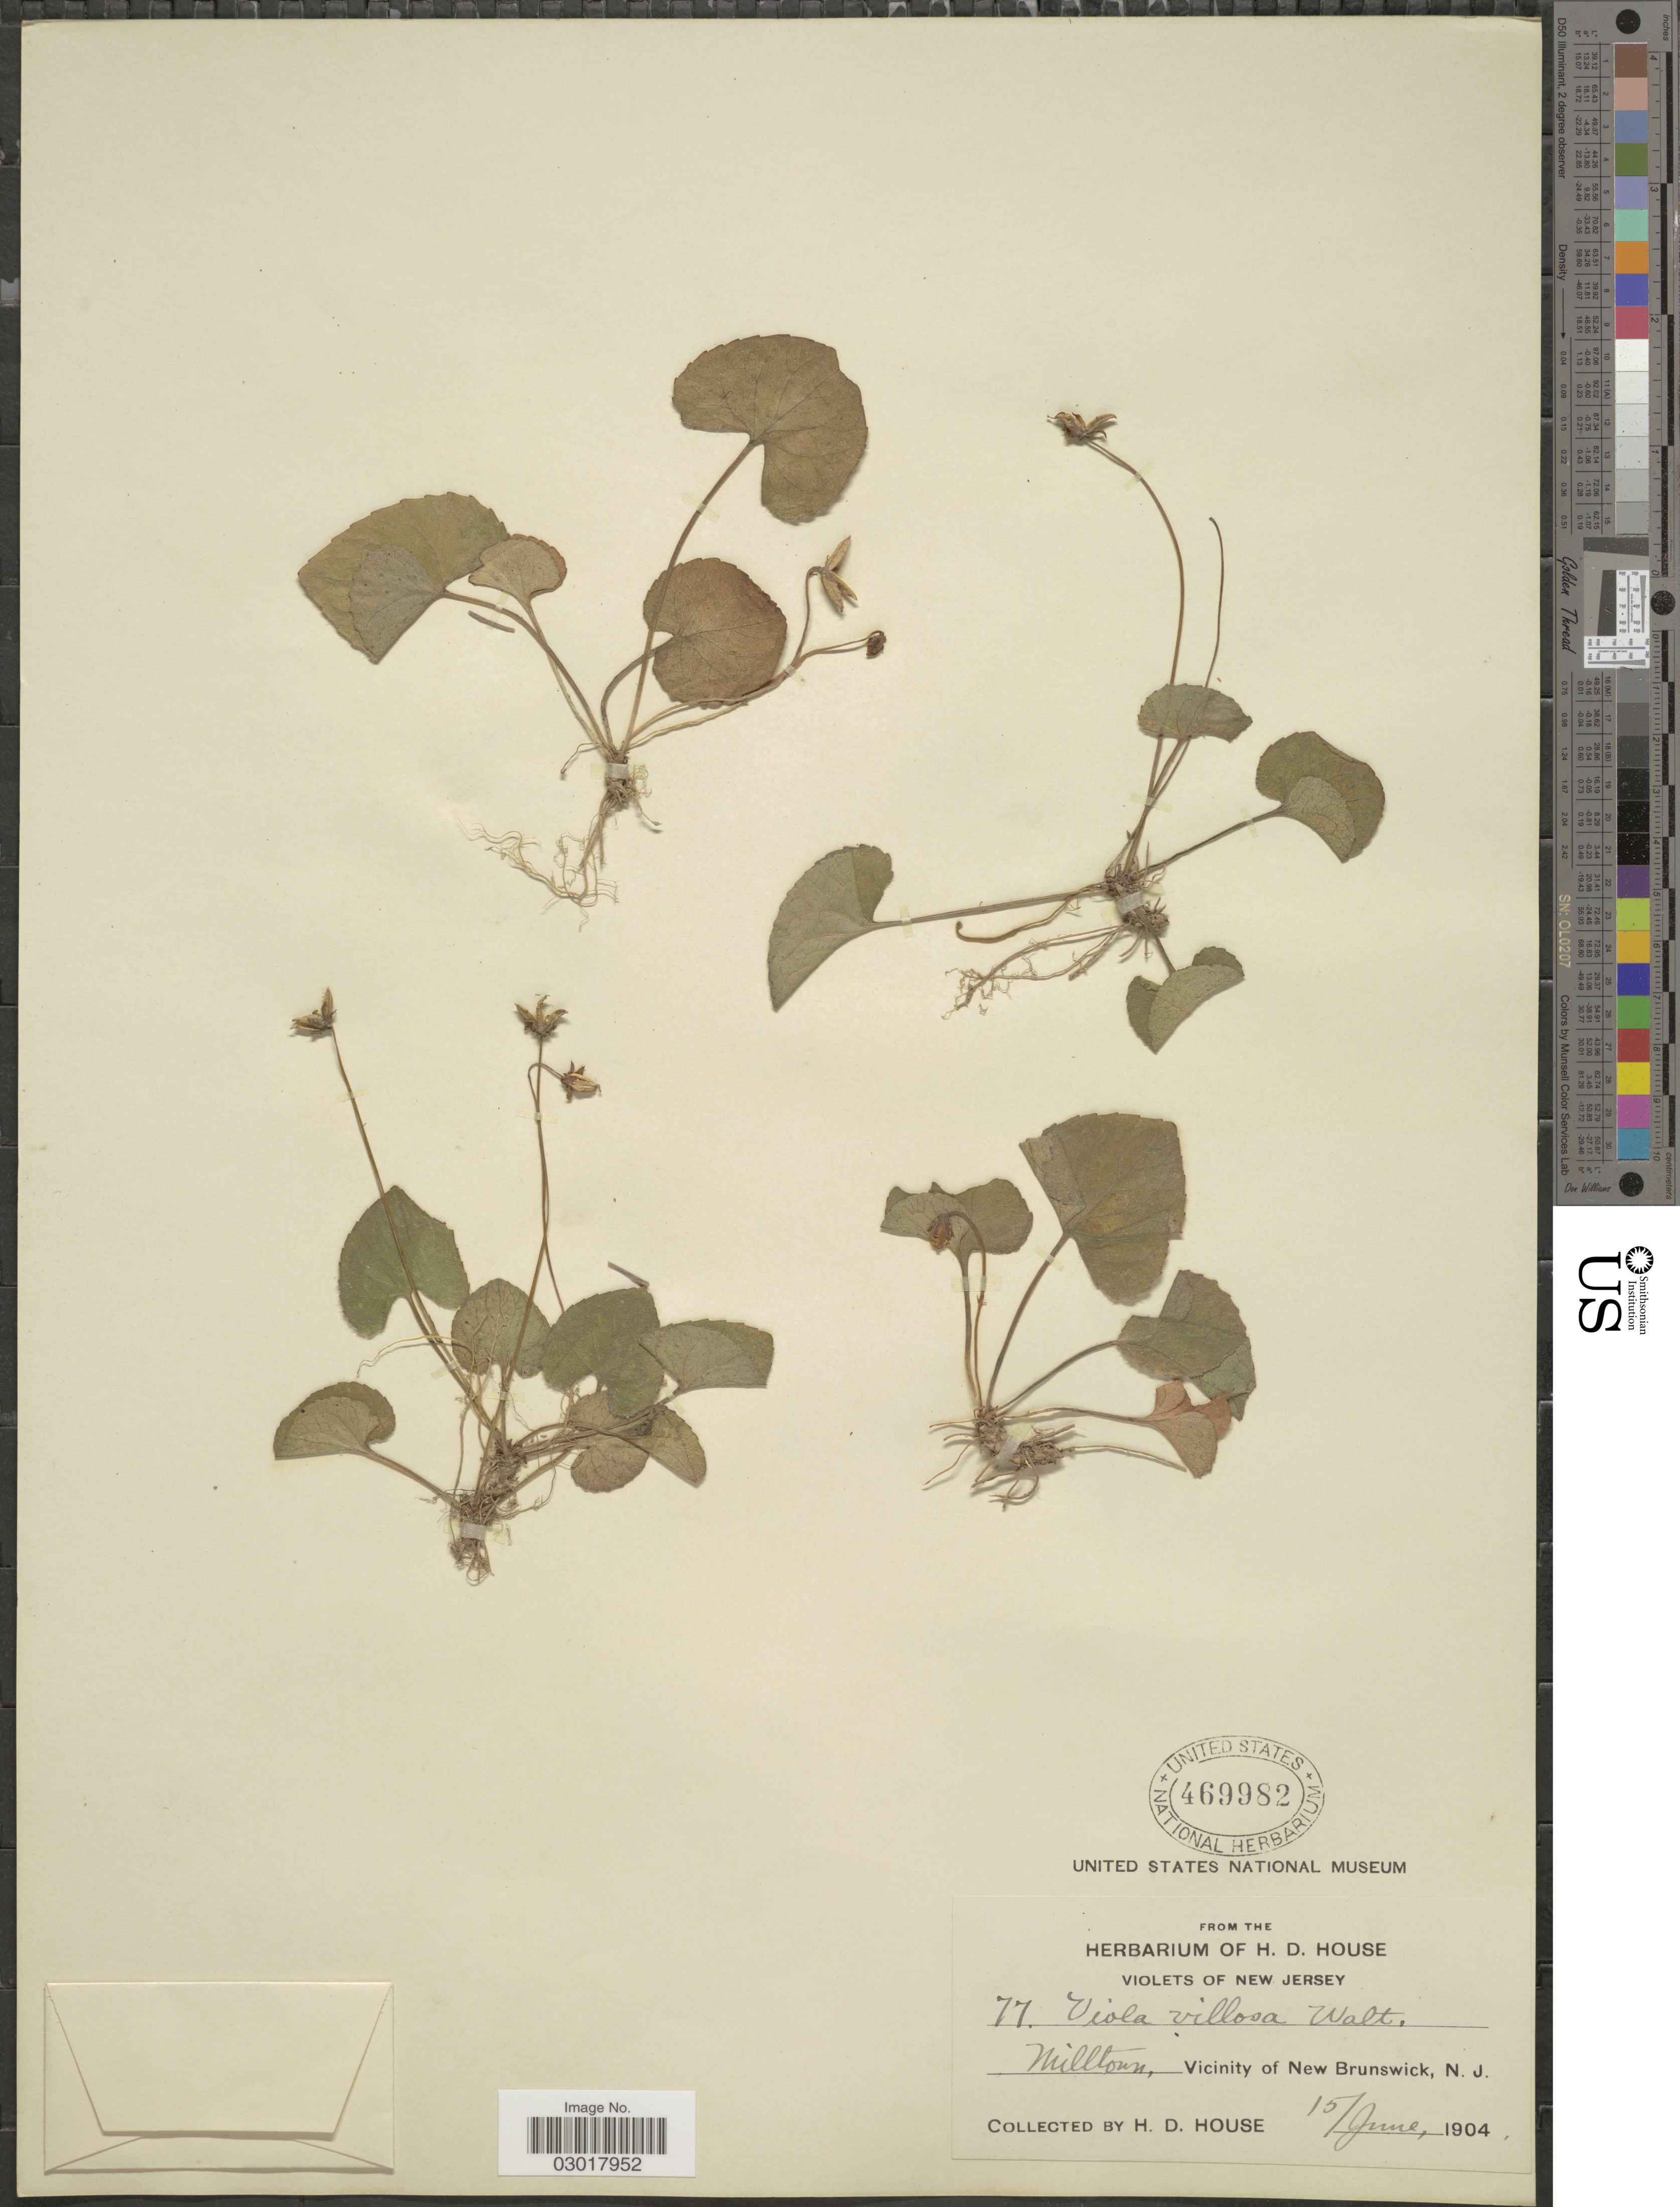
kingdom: Plantae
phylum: Tracheophyta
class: Magnoliopsida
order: Malpighiales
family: Violaceae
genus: Viola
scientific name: Viola villosa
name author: Walter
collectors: H. D. House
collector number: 77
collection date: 1904-06-15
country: United States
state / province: New Jersey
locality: Milltown, Vicinity of New Brunswick.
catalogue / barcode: US 469982